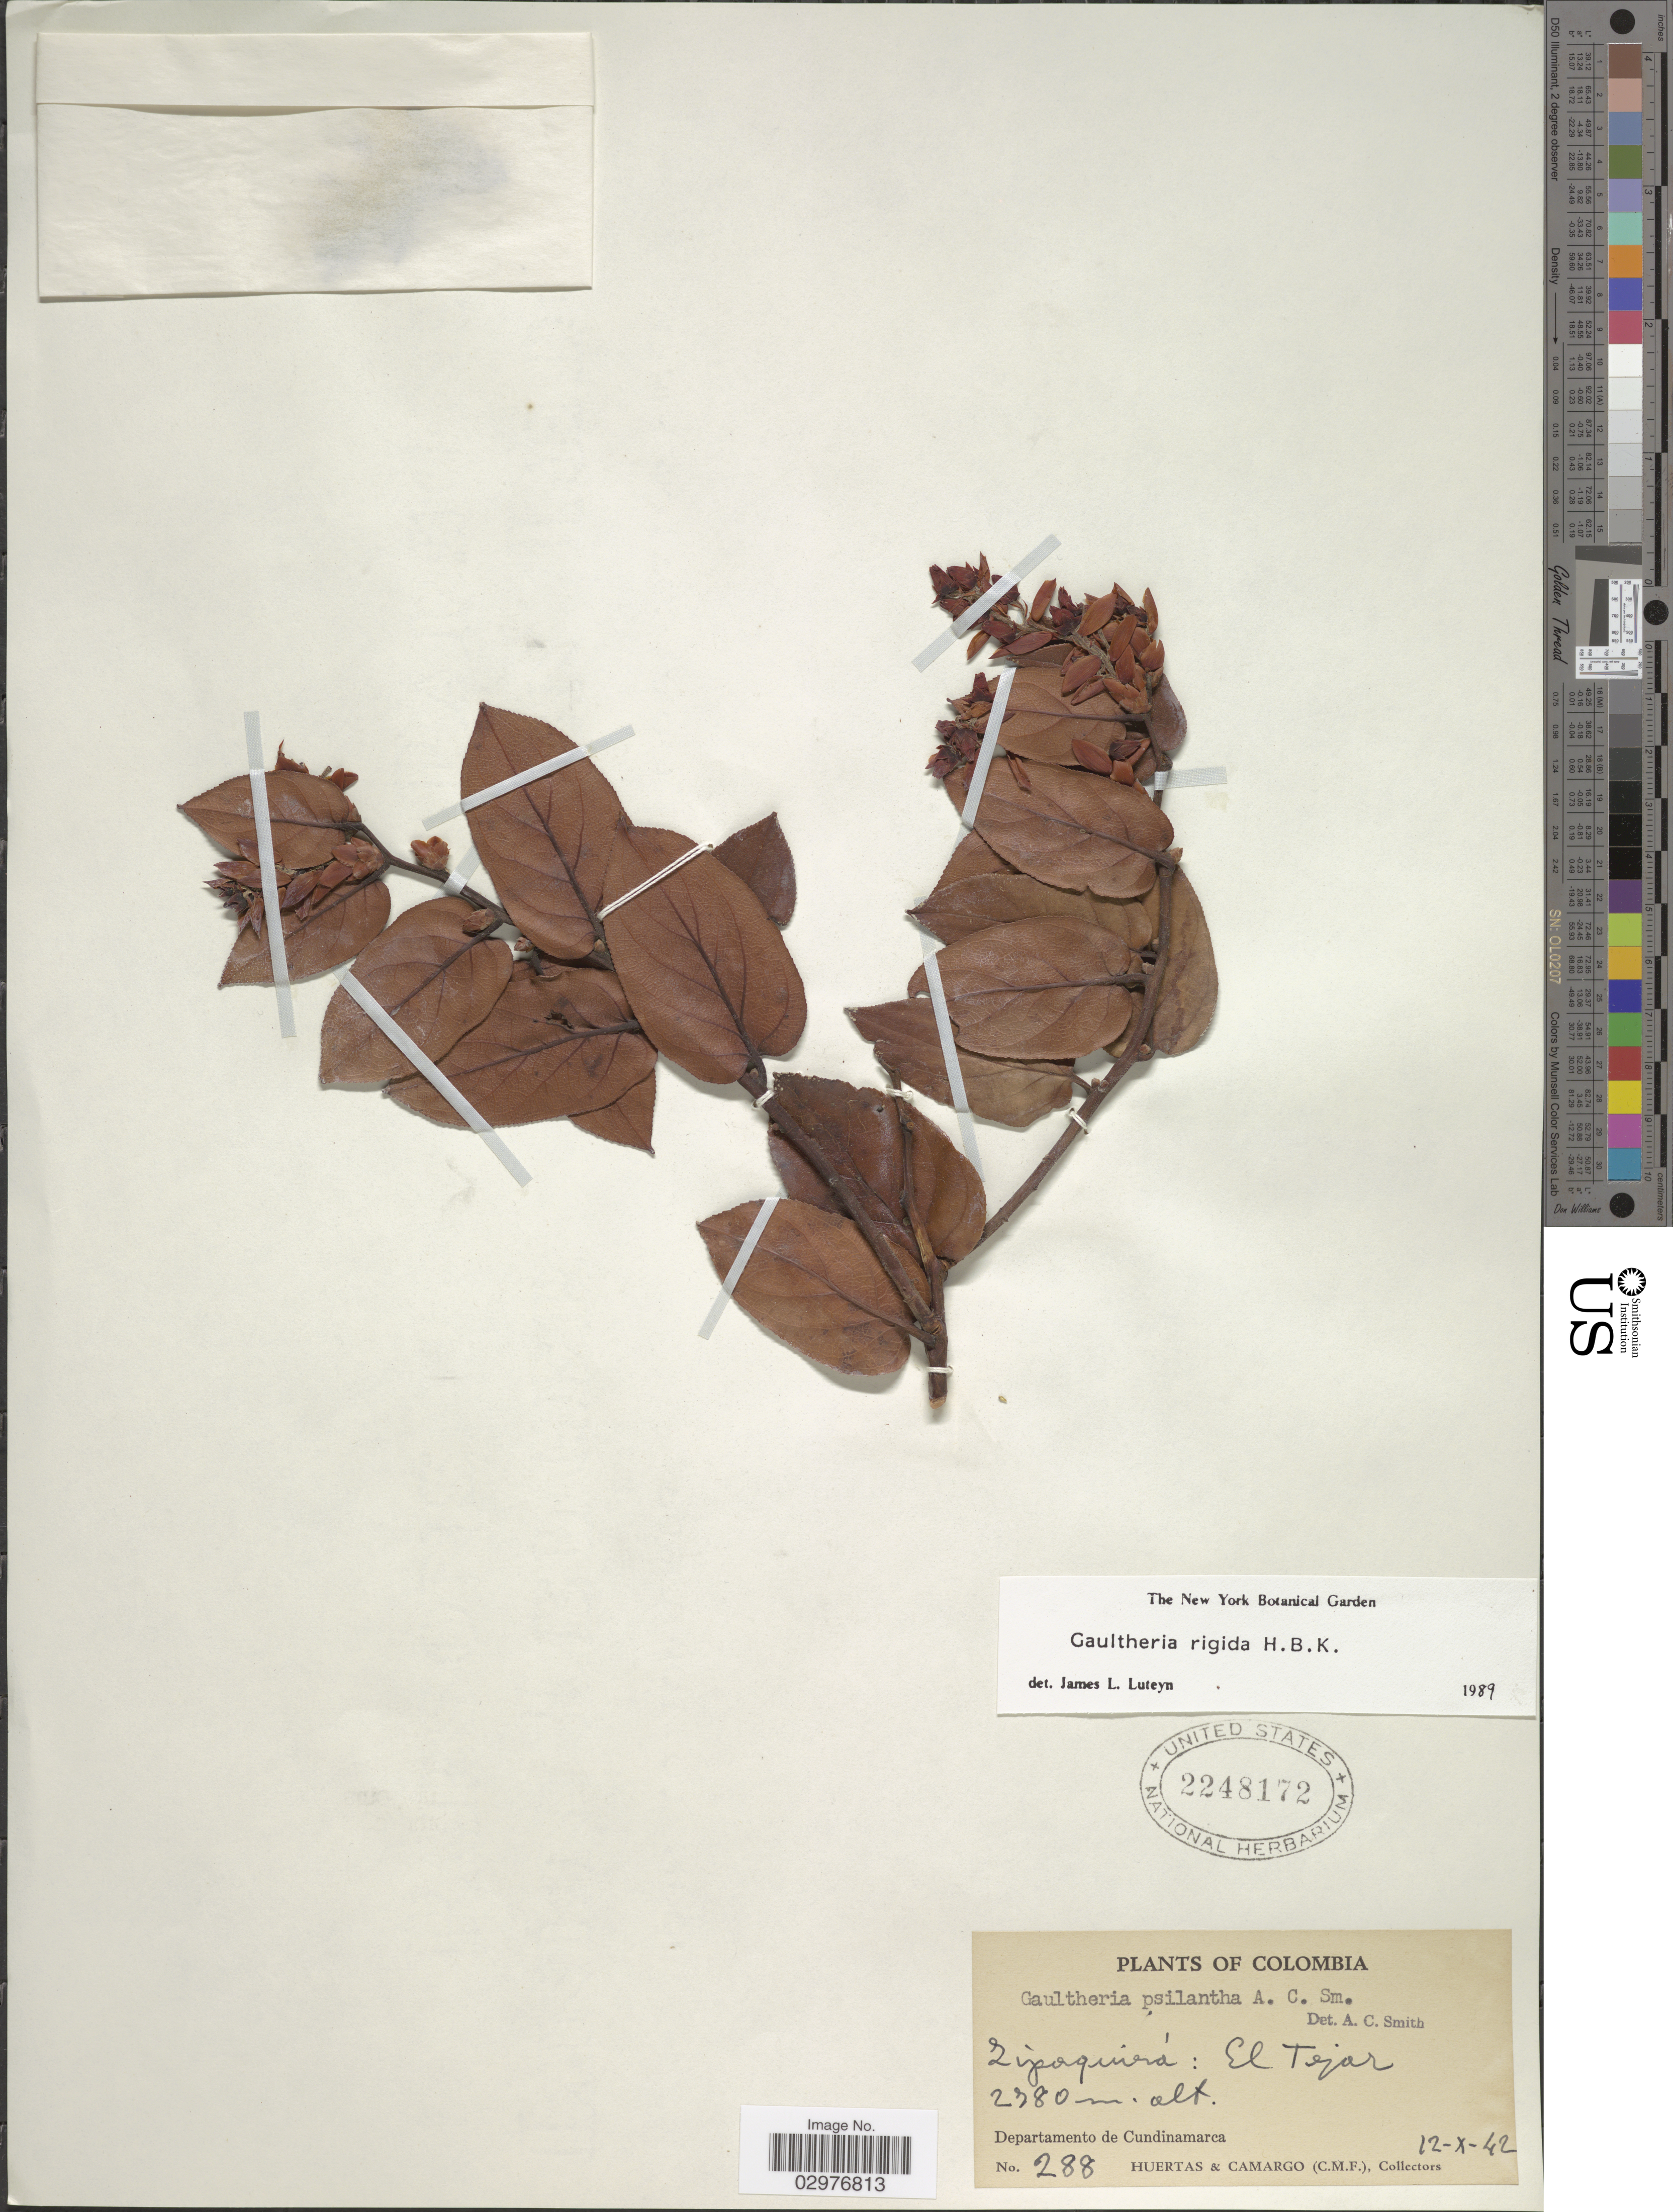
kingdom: Plantae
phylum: Tracheophyta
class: Magnoliopsida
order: Ericales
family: Ericaceae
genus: Gaultheria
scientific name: Gaultheria rigida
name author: Kunth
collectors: Huertas & -. Camargo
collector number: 288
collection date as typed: Transcribed d/m/y: 12/10/42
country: Colombia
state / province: Cundinamarca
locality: Zipaquirá: El Tejar. Departamento de Cundinamarca.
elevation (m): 2380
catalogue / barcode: US 2248172